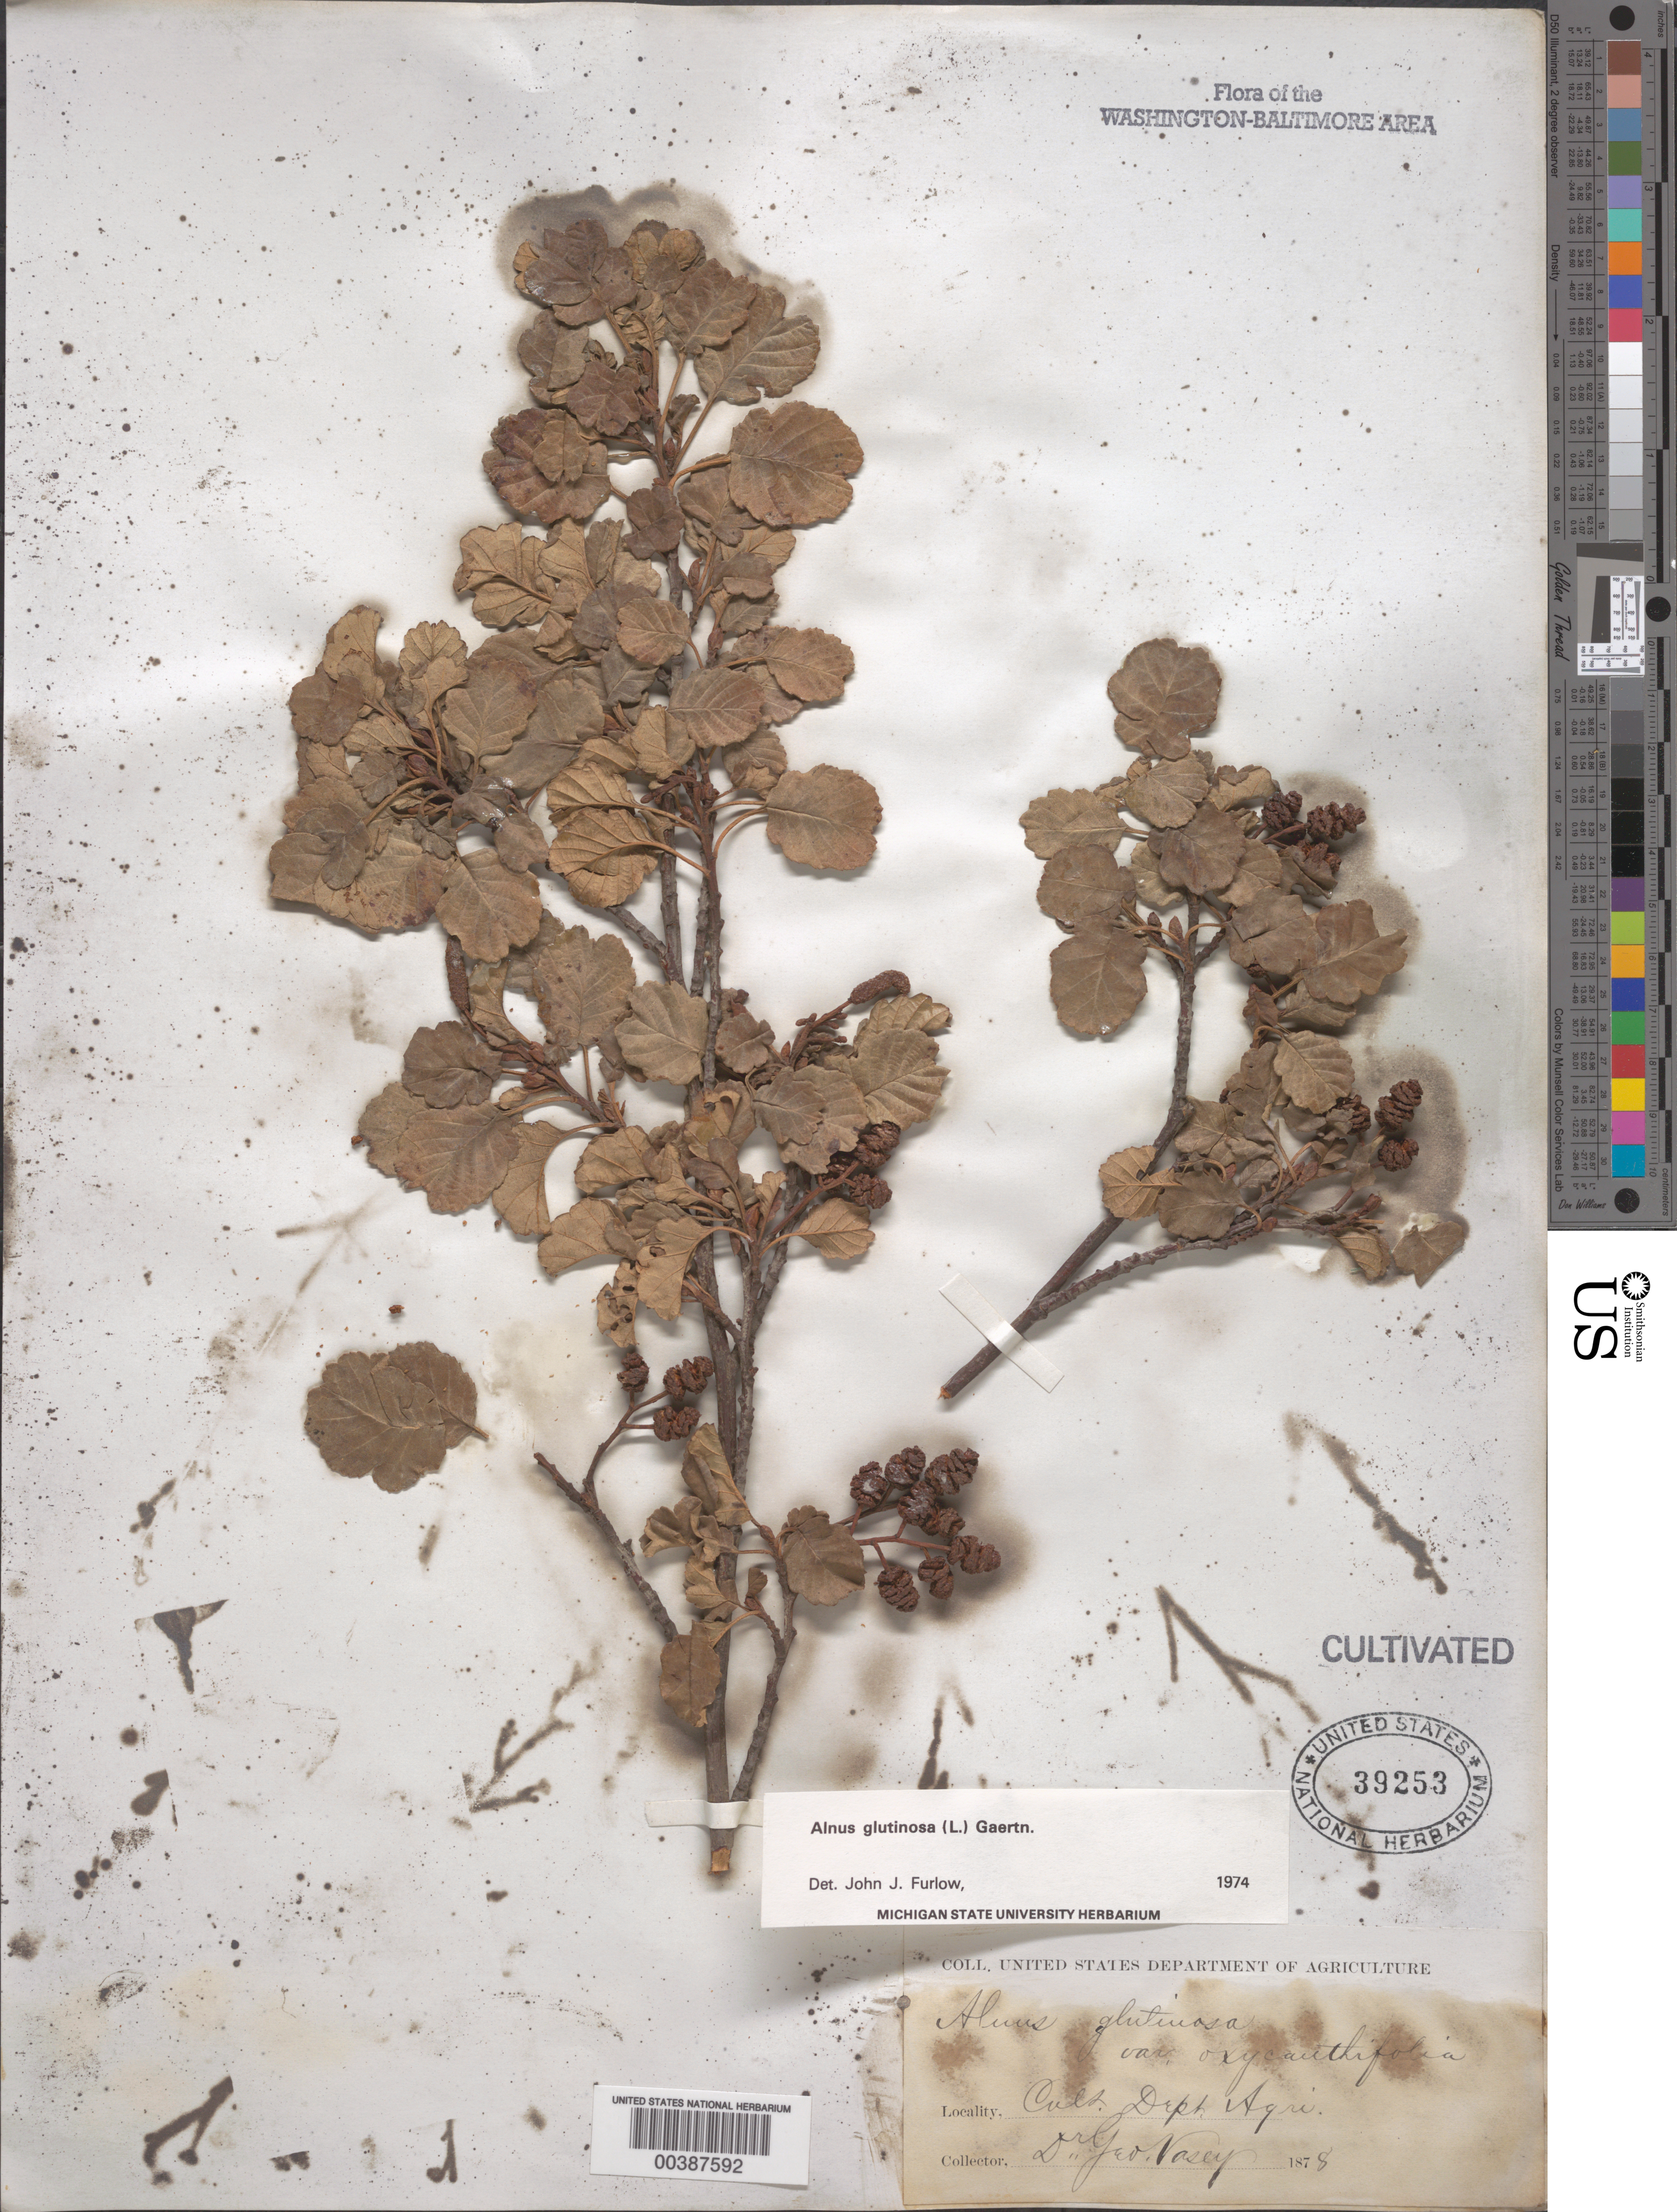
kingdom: Plantae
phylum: Tracheophyta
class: Magnoliopsida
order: Fagales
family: Betulaceae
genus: Alnus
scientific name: Alnus glutinosa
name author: (L.) Gaertn.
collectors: G. Vasey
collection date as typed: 1878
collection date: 1878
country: United States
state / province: District of Columbia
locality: Agriculture grounds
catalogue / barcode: US 39253